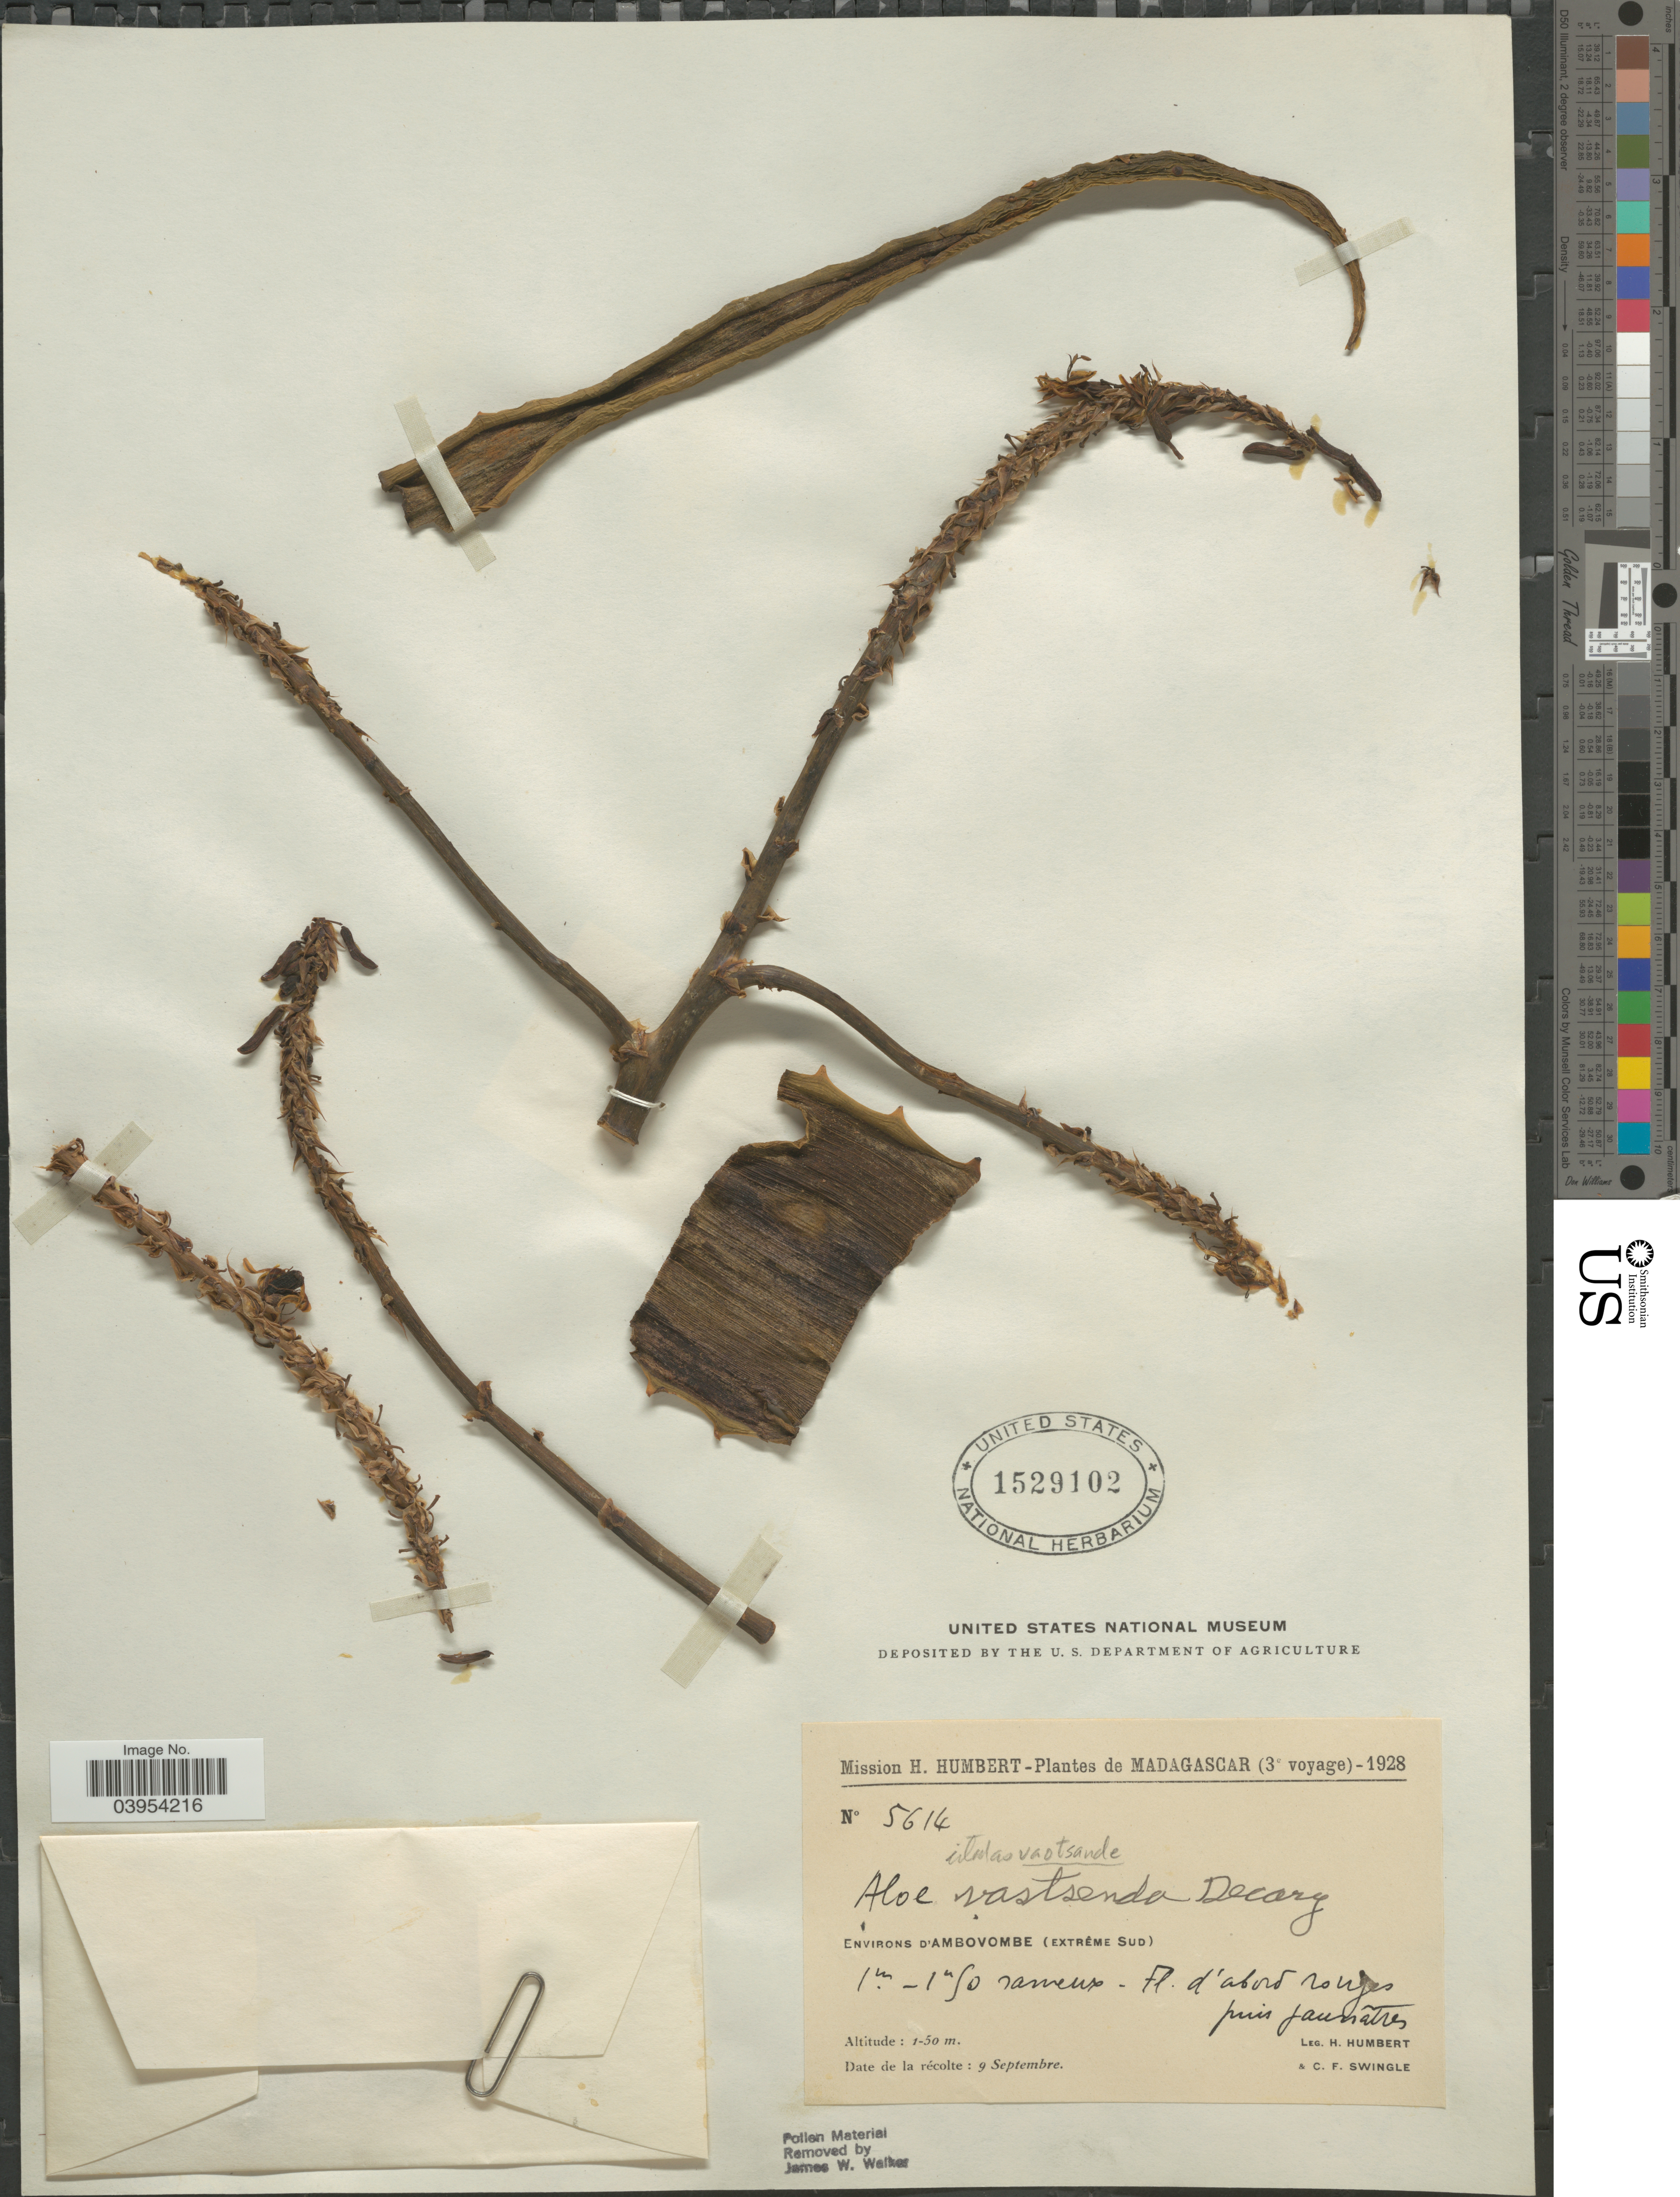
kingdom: Plantae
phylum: Tracheophyta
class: Liliopsida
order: Asparagales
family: Asphodelaceae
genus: Aloe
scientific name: Aloe vaotsanda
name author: Decary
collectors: H. Humbert & C. Swingle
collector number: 5614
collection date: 1928-09-09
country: Madagascar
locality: Environs d'Ambovombe (extréme Sud).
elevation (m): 1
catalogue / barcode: US 1529102